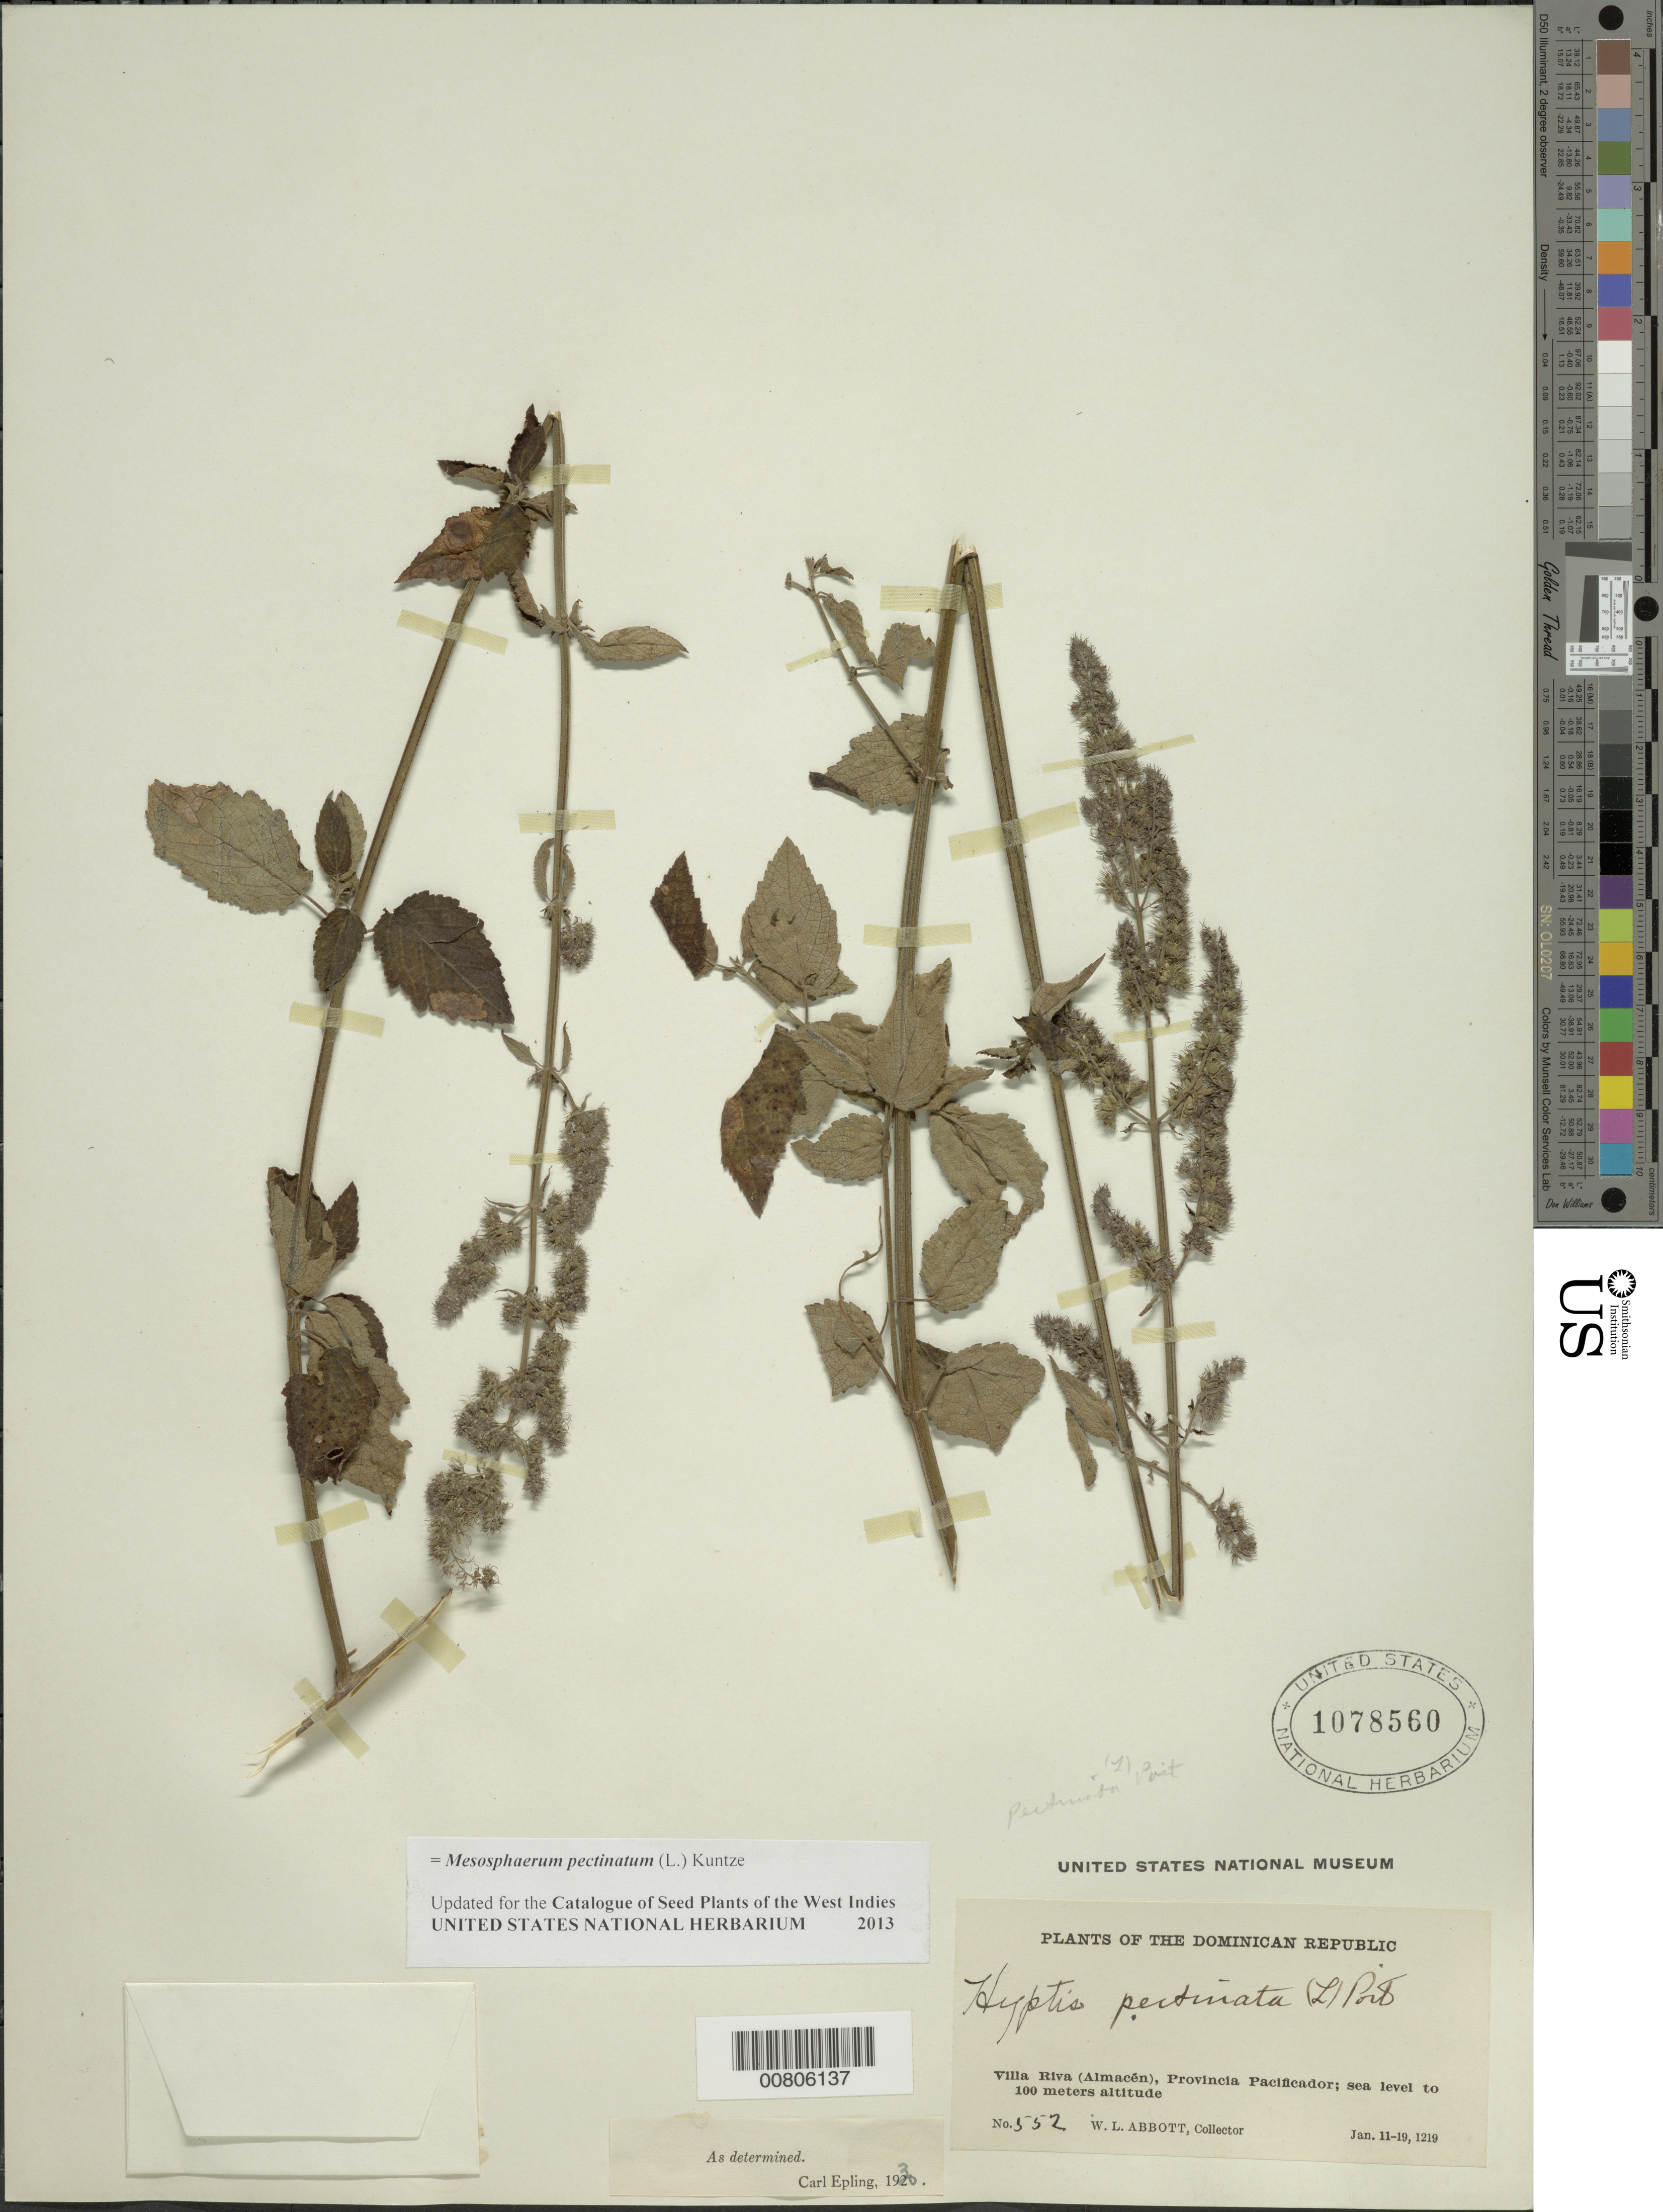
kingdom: Plantae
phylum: Tracheophyta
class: Magnoliopsida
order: Lamiales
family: Lamiaceae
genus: Mesosphaerum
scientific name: Mesosphaerum pectinatum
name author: (L.) Kuntze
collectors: W. L. Abbott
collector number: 552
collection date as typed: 11 Jan 1912 to 19 Jan 1912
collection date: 1912-01-11/1912-01-19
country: Dominican Republic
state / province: Duarte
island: Hispaniola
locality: Villa Riva (Almacé)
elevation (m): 0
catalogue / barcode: US 1078560